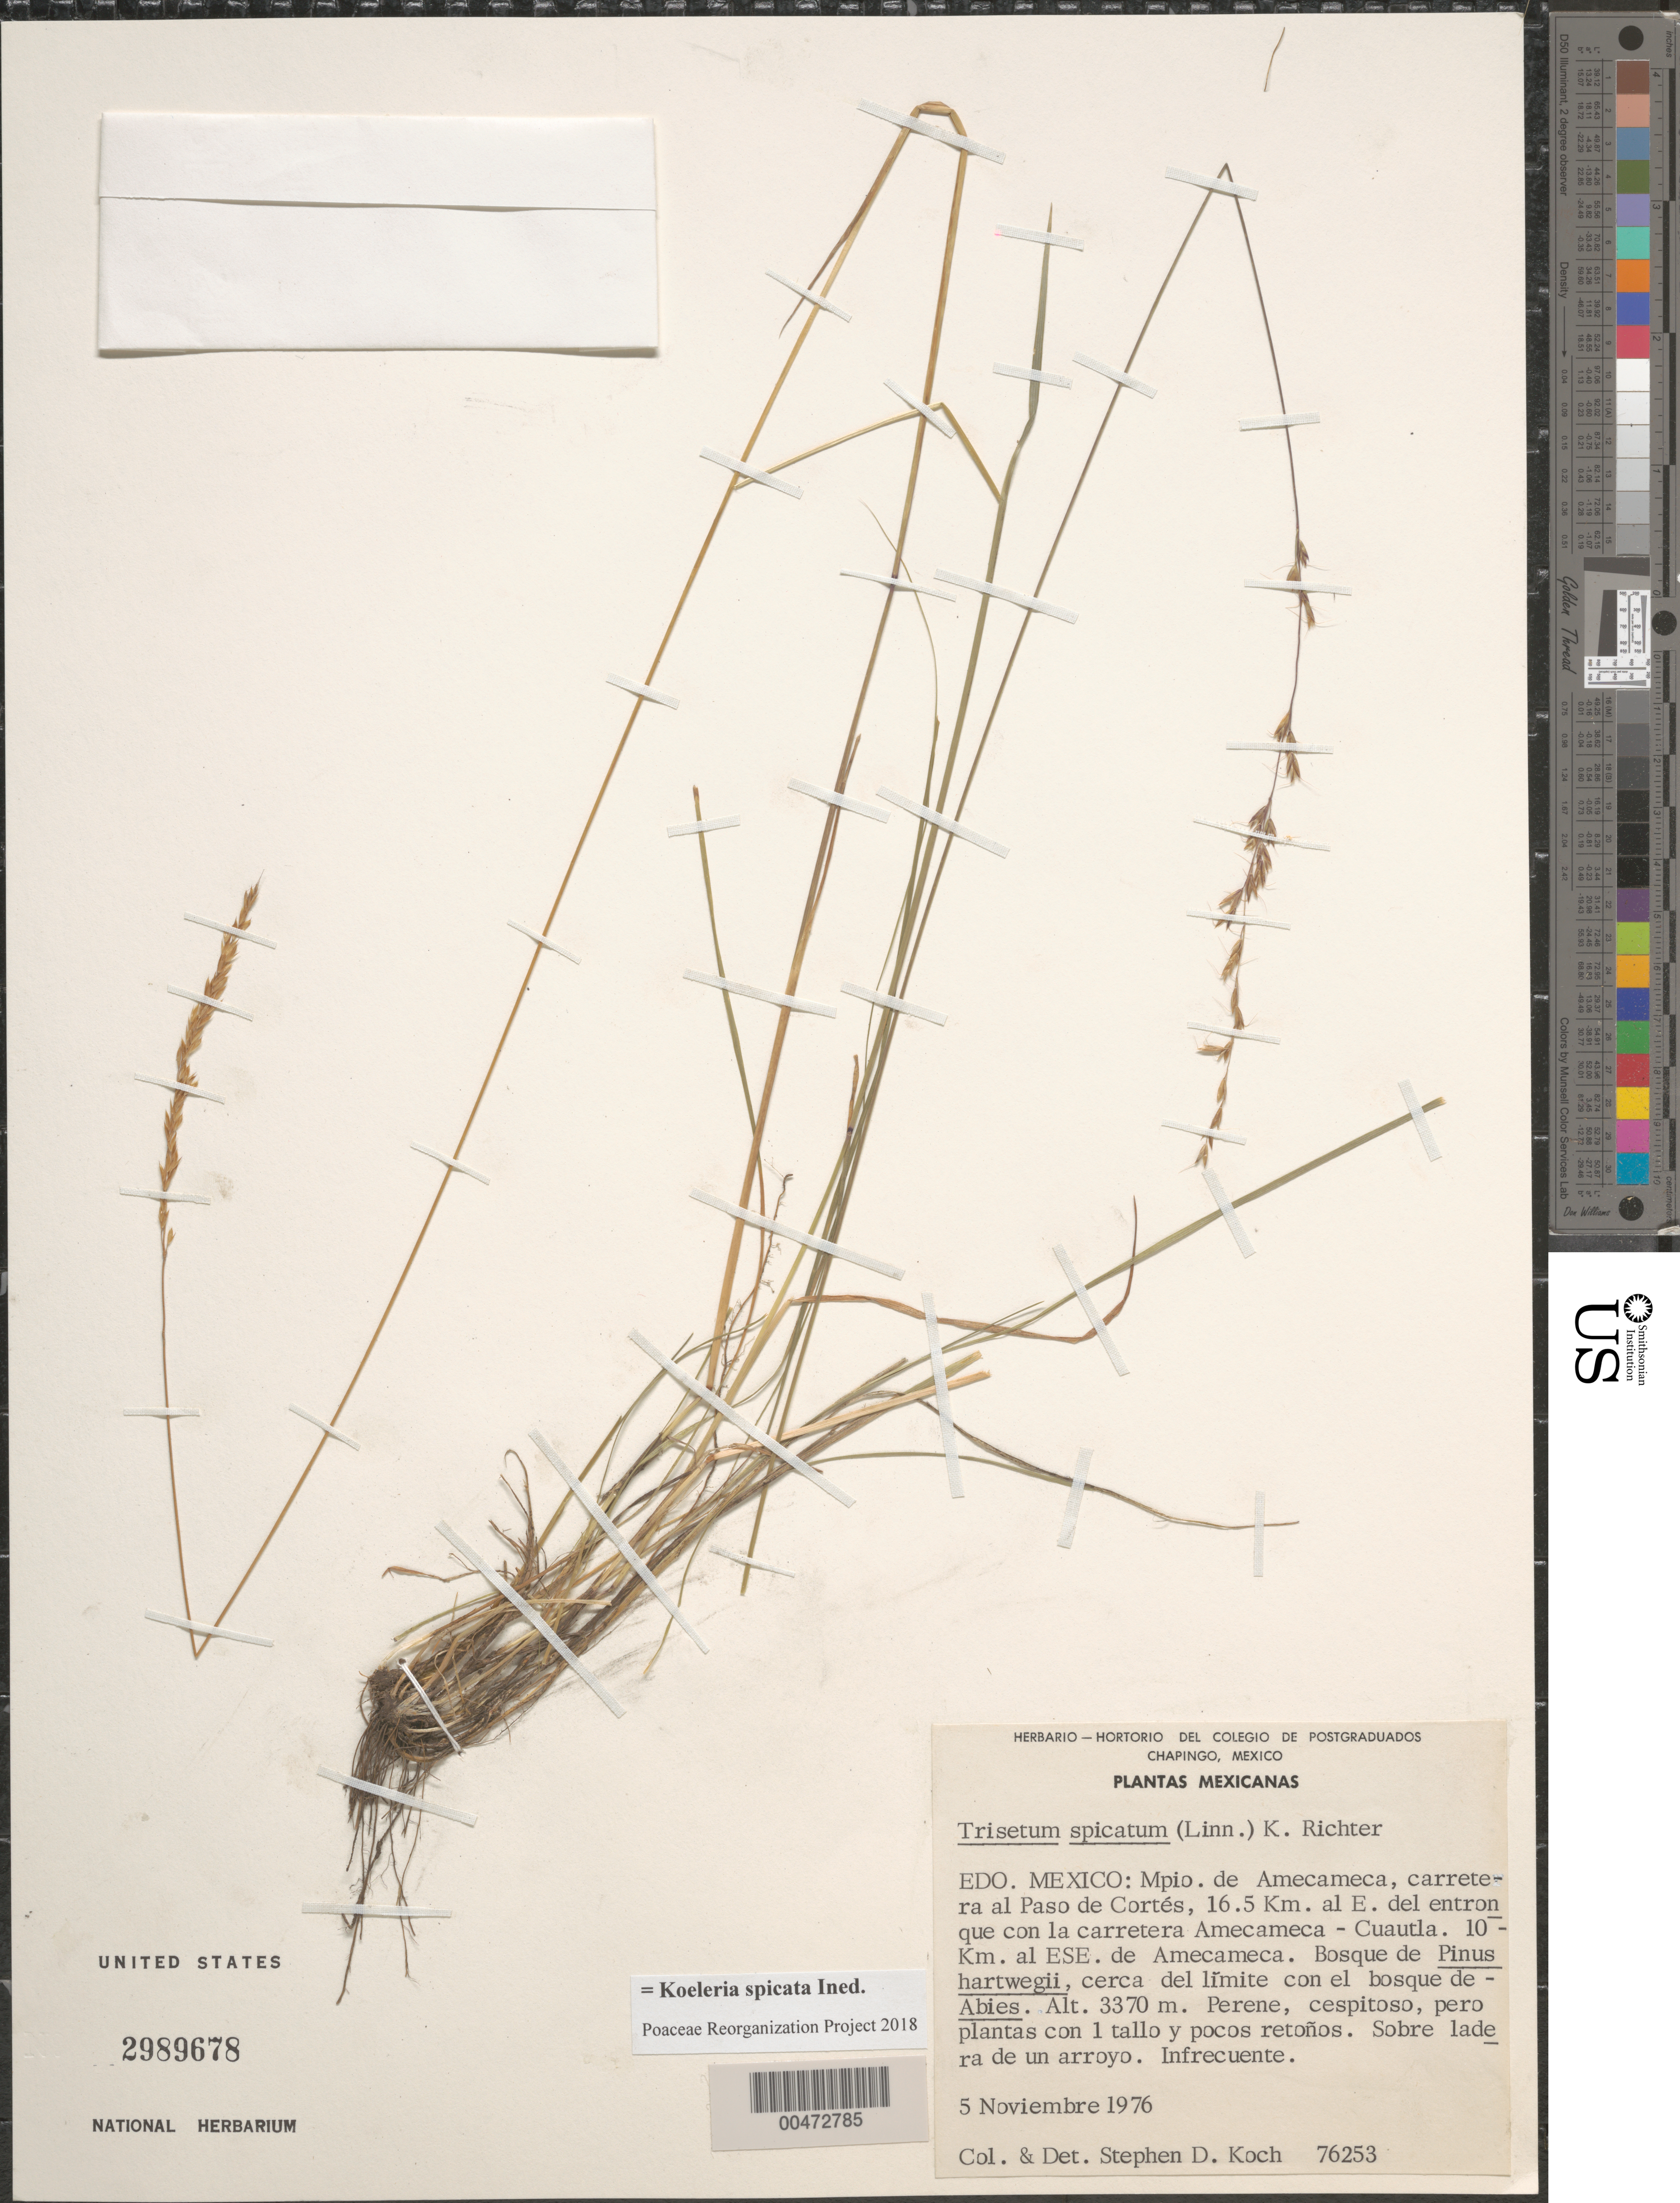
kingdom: Plantae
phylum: Tracheophyta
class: Liliopsida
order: Poales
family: Poaceae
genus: Koeleria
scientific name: Koeleria spicata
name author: (L.) Barberá et al.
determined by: Poaceae Reorganization Project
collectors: S. D. Koch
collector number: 76253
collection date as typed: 5 Nov 1976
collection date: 1976-11-05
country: México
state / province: México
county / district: Amecameca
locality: Paso de Cortés hwy, 16.5 km E of the jct with Amecameca-Cuautla hwy, 10 km ESE of Amecameca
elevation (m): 3370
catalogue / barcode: US 2989678